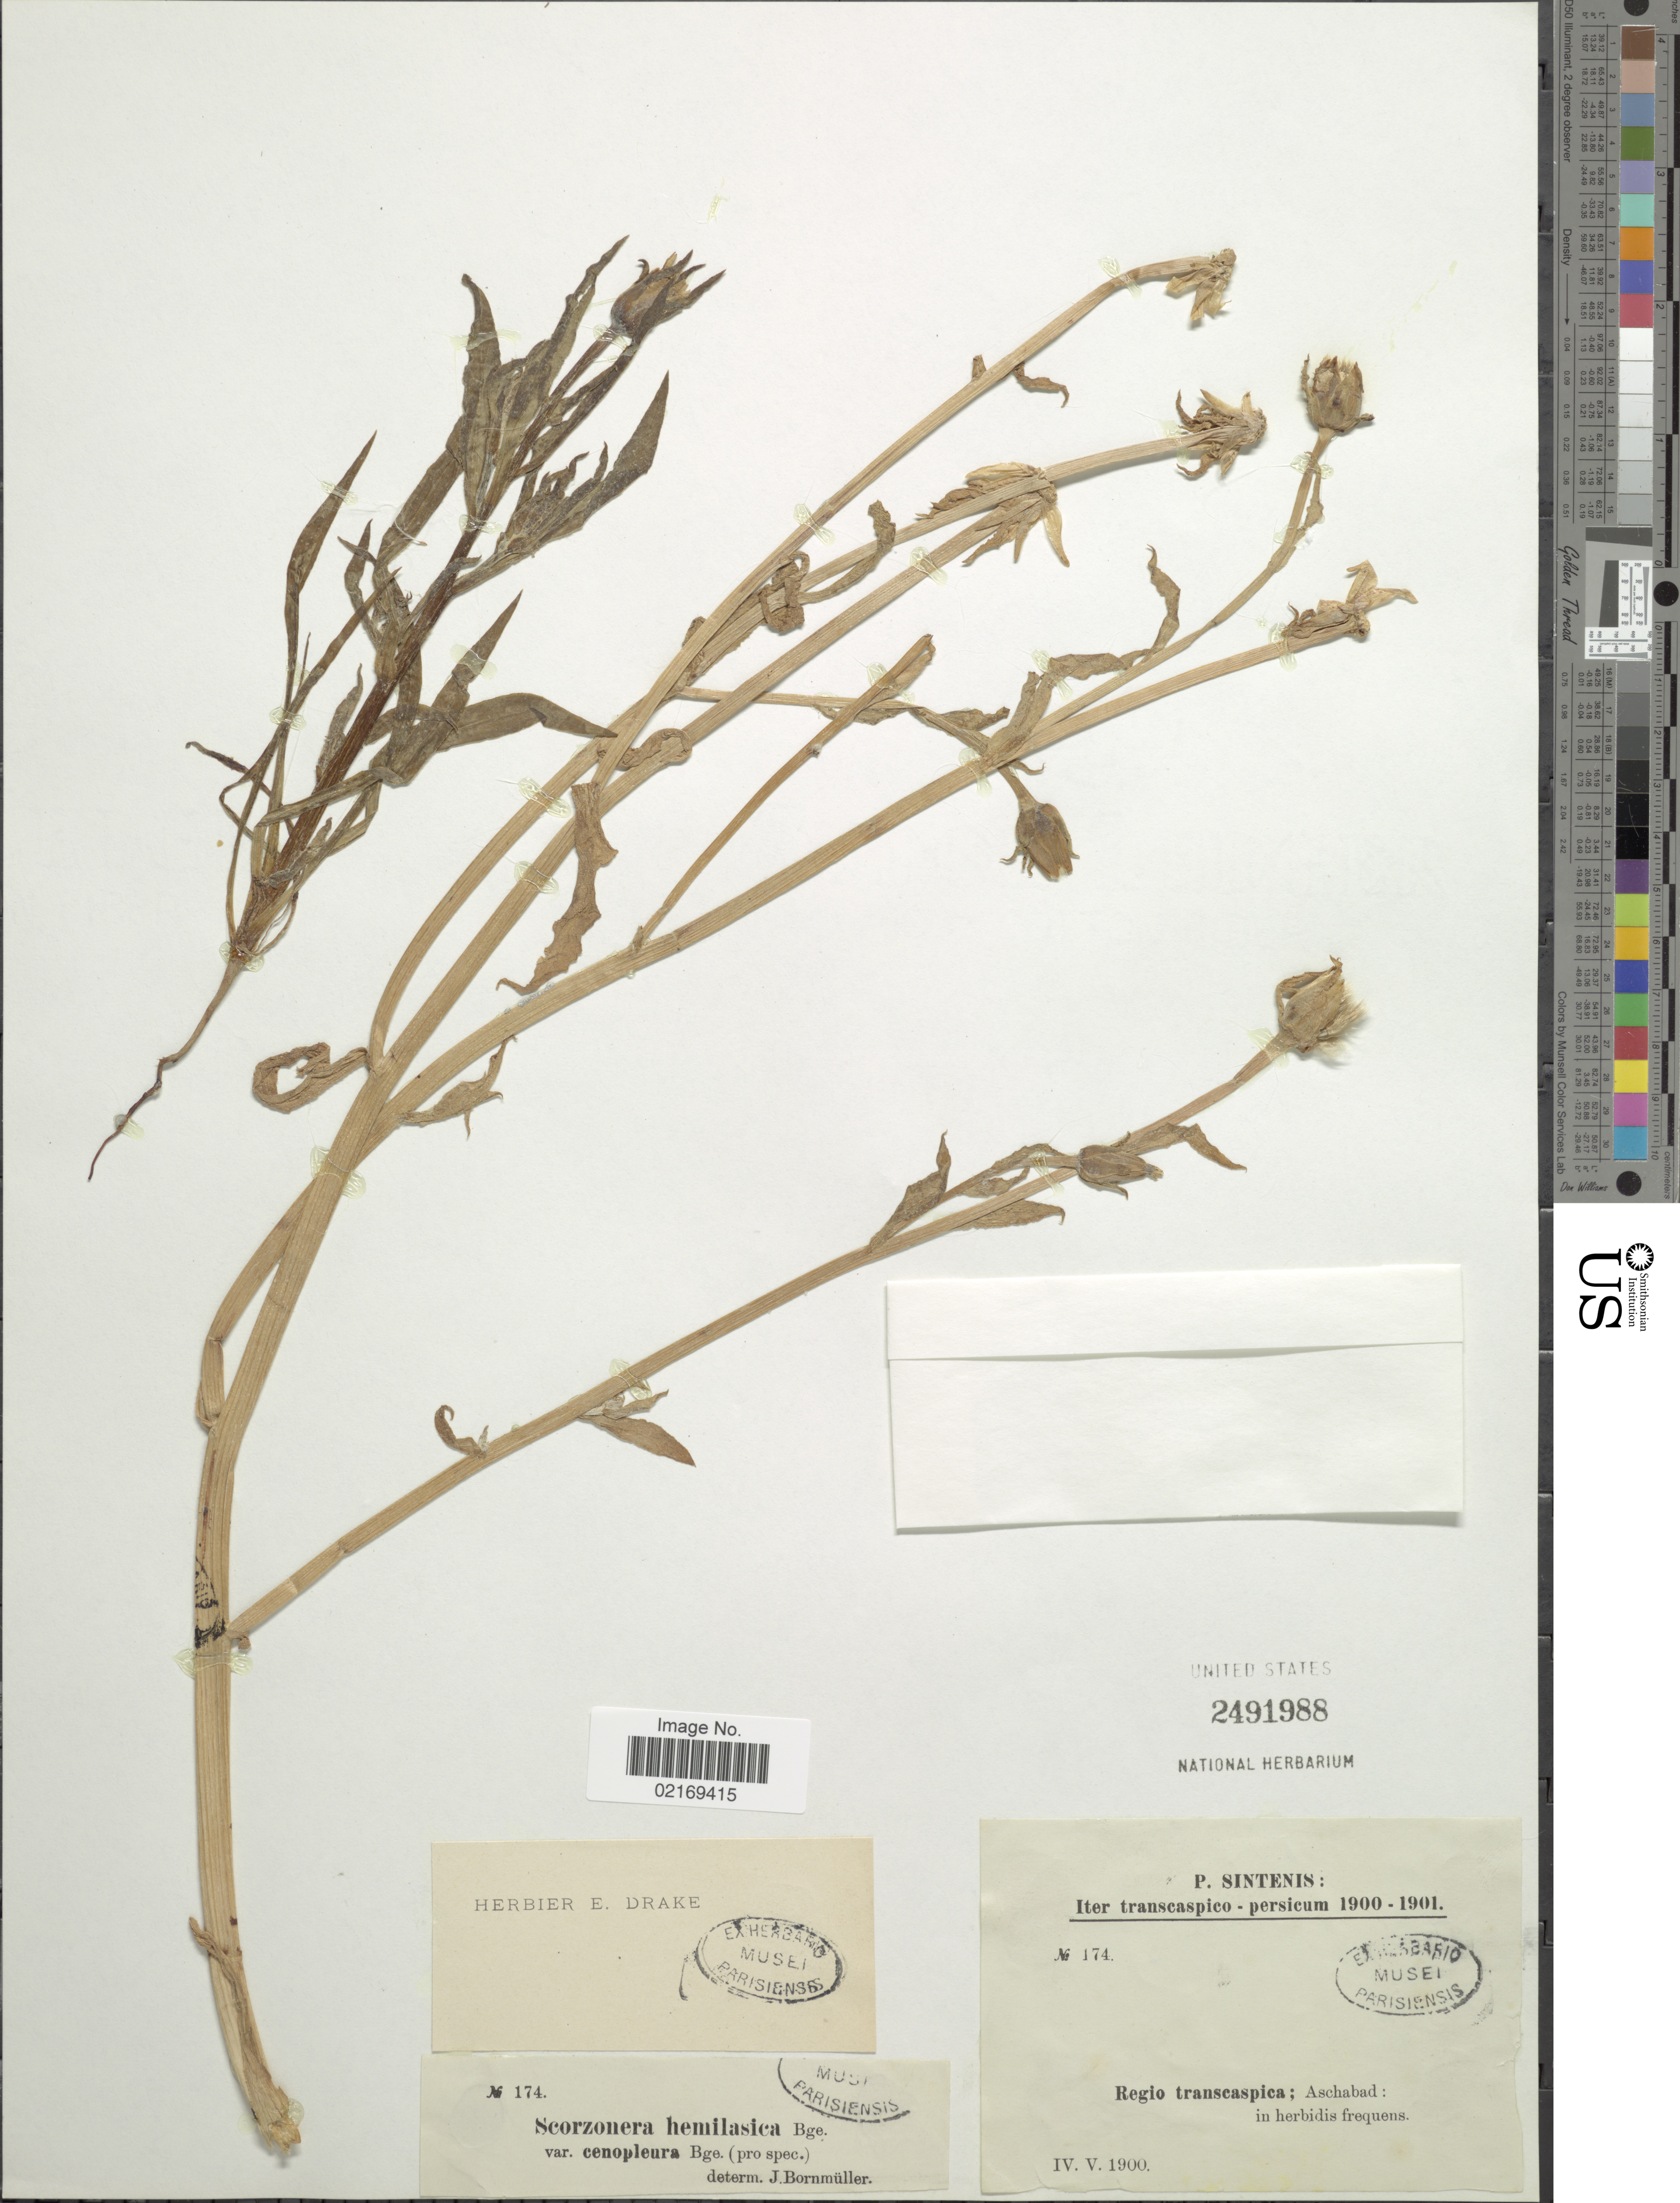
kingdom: Plantae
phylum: Tracheophyta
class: Magnoliopsida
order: Asterales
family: Asteraceae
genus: Epilasia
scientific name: Epilasia hemilasia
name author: (Bunge) C.B. Clarke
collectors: P. Sintenis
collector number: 174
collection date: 1900-05-04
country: Iran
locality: Iter transcaspico-persicum, Regio transcaspica; Aschabad: in herbidis frequens.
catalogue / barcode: US 2491988